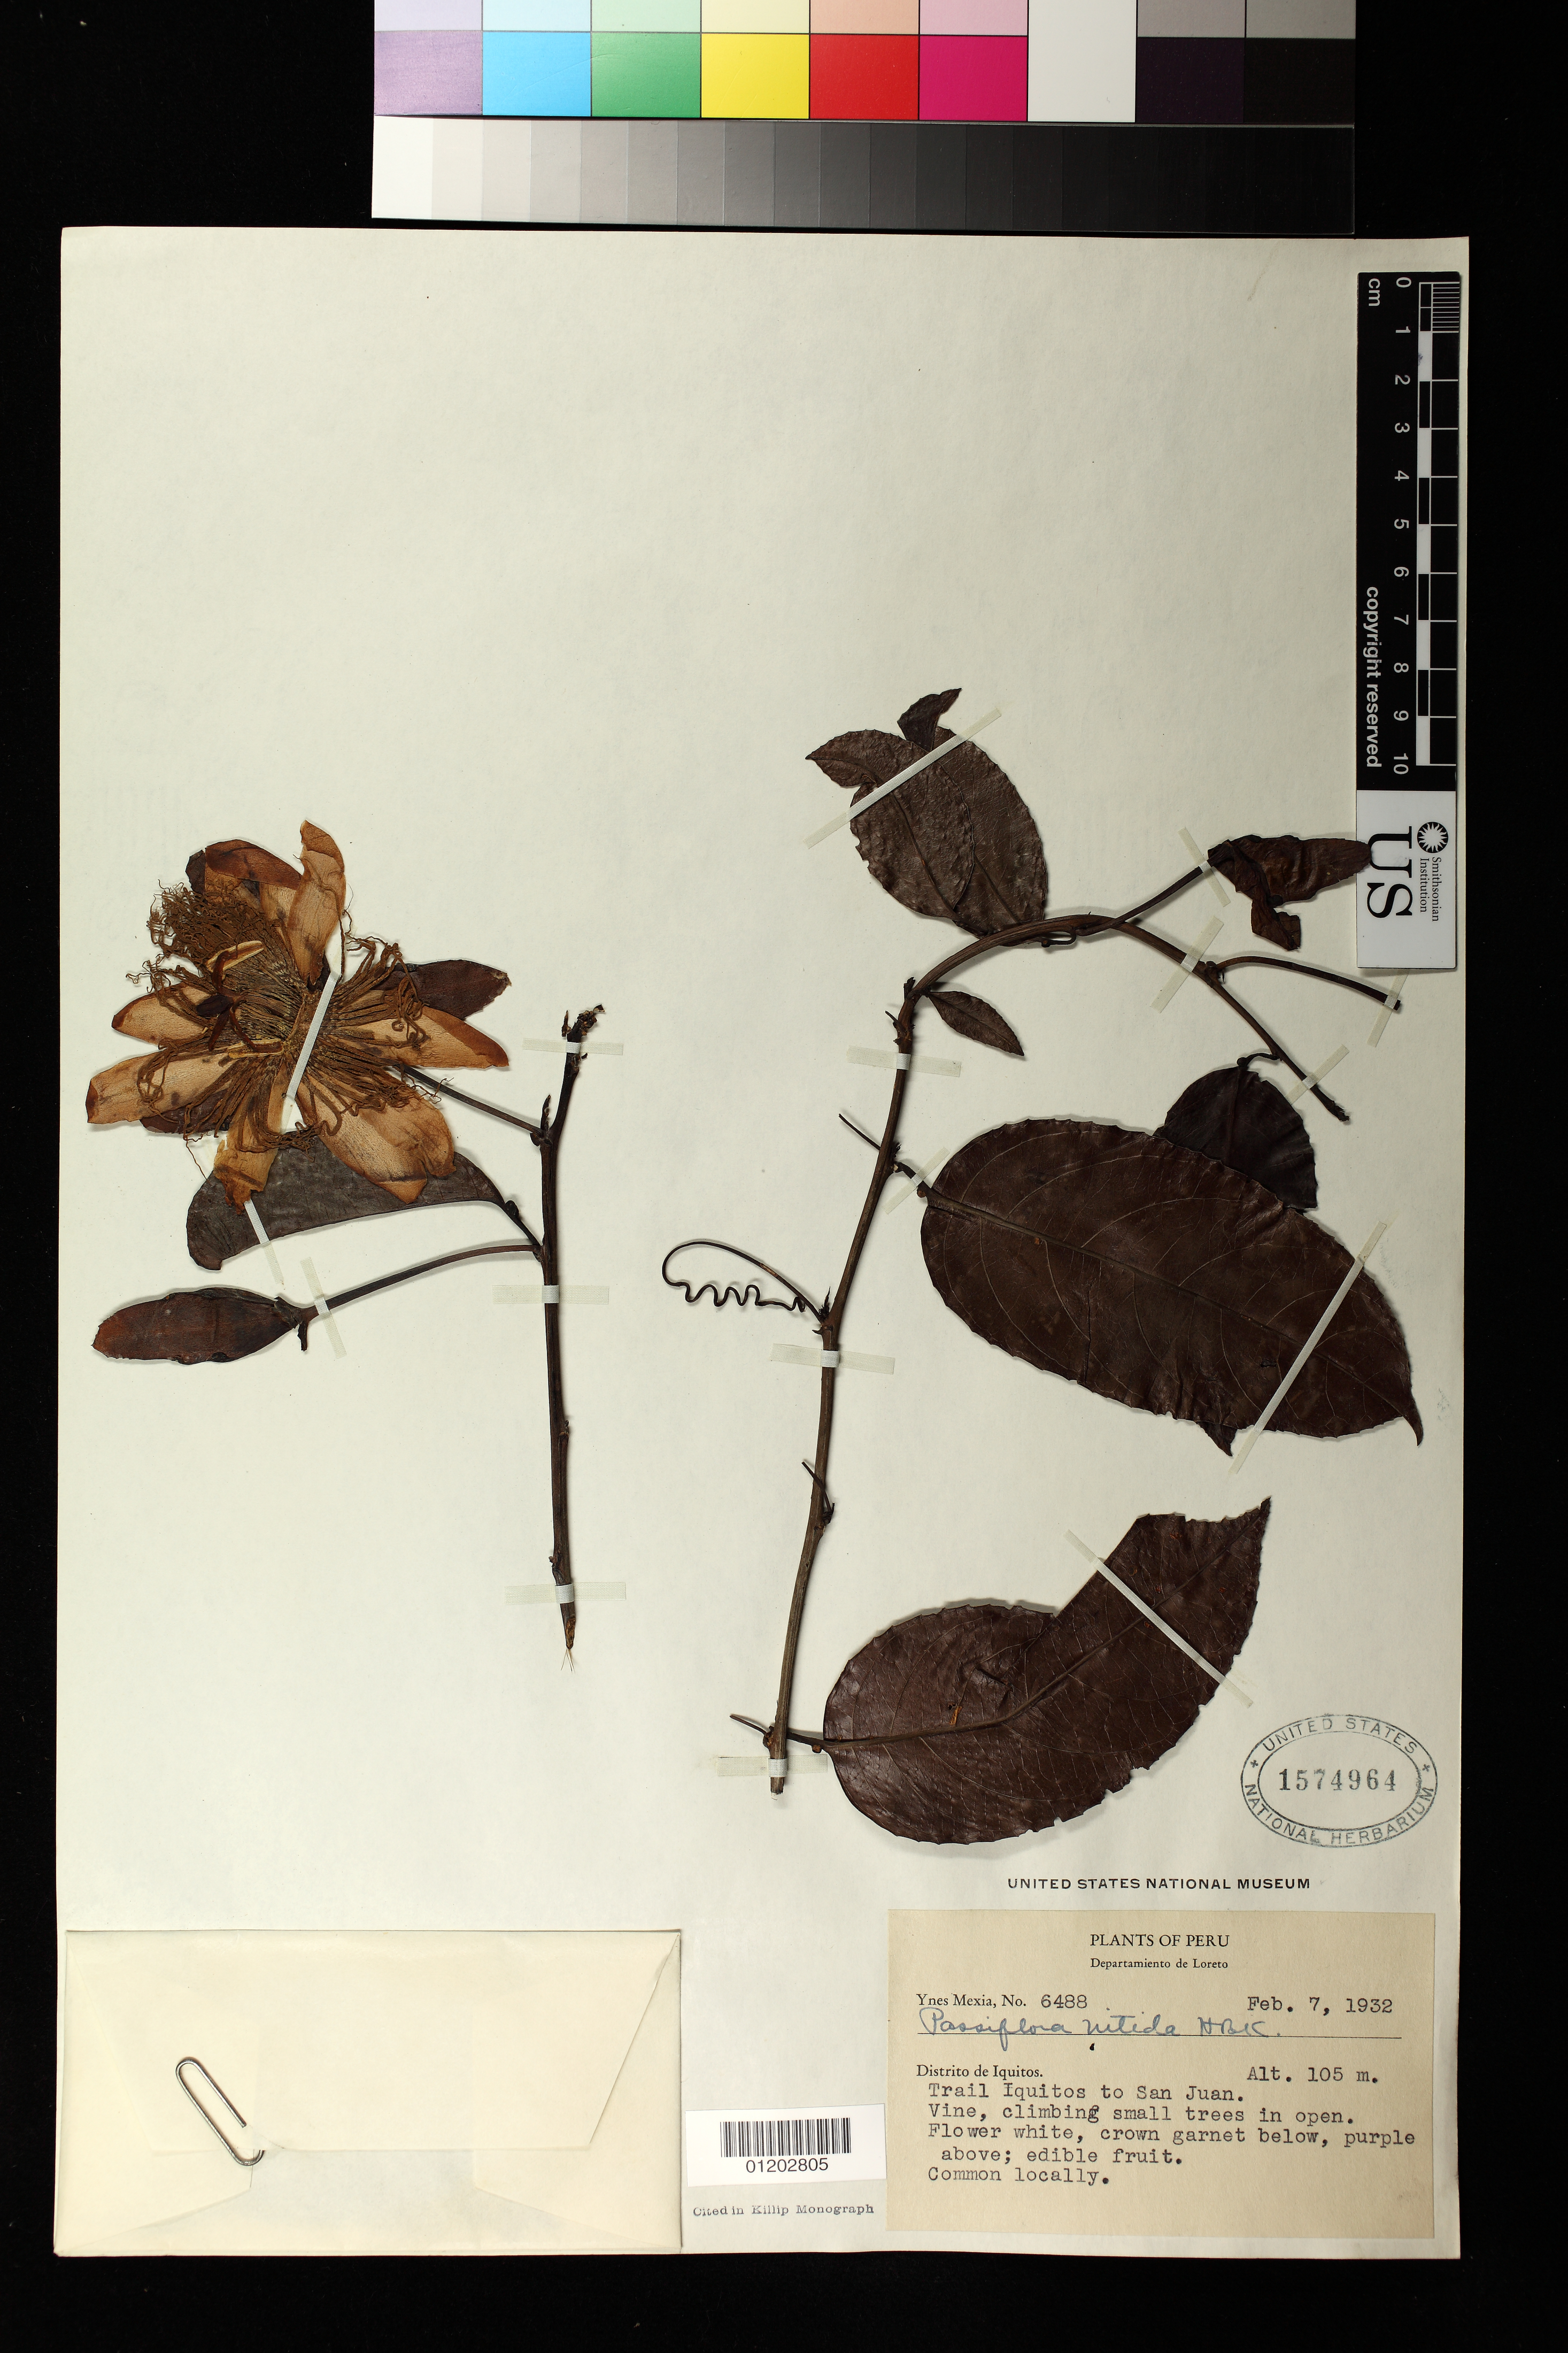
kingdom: Plantae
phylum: Tracheophyta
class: Magnoliopsida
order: Malpighiales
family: Passifloraceae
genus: Passiflora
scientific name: Passiflora nitida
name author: Kunth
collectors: Y. Mexia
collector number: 6488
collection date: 1932-02-07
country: Peru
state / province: Loreto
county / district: Maynas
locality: trail Iquitos to San Juan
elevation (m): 105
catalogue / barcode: US 1574964